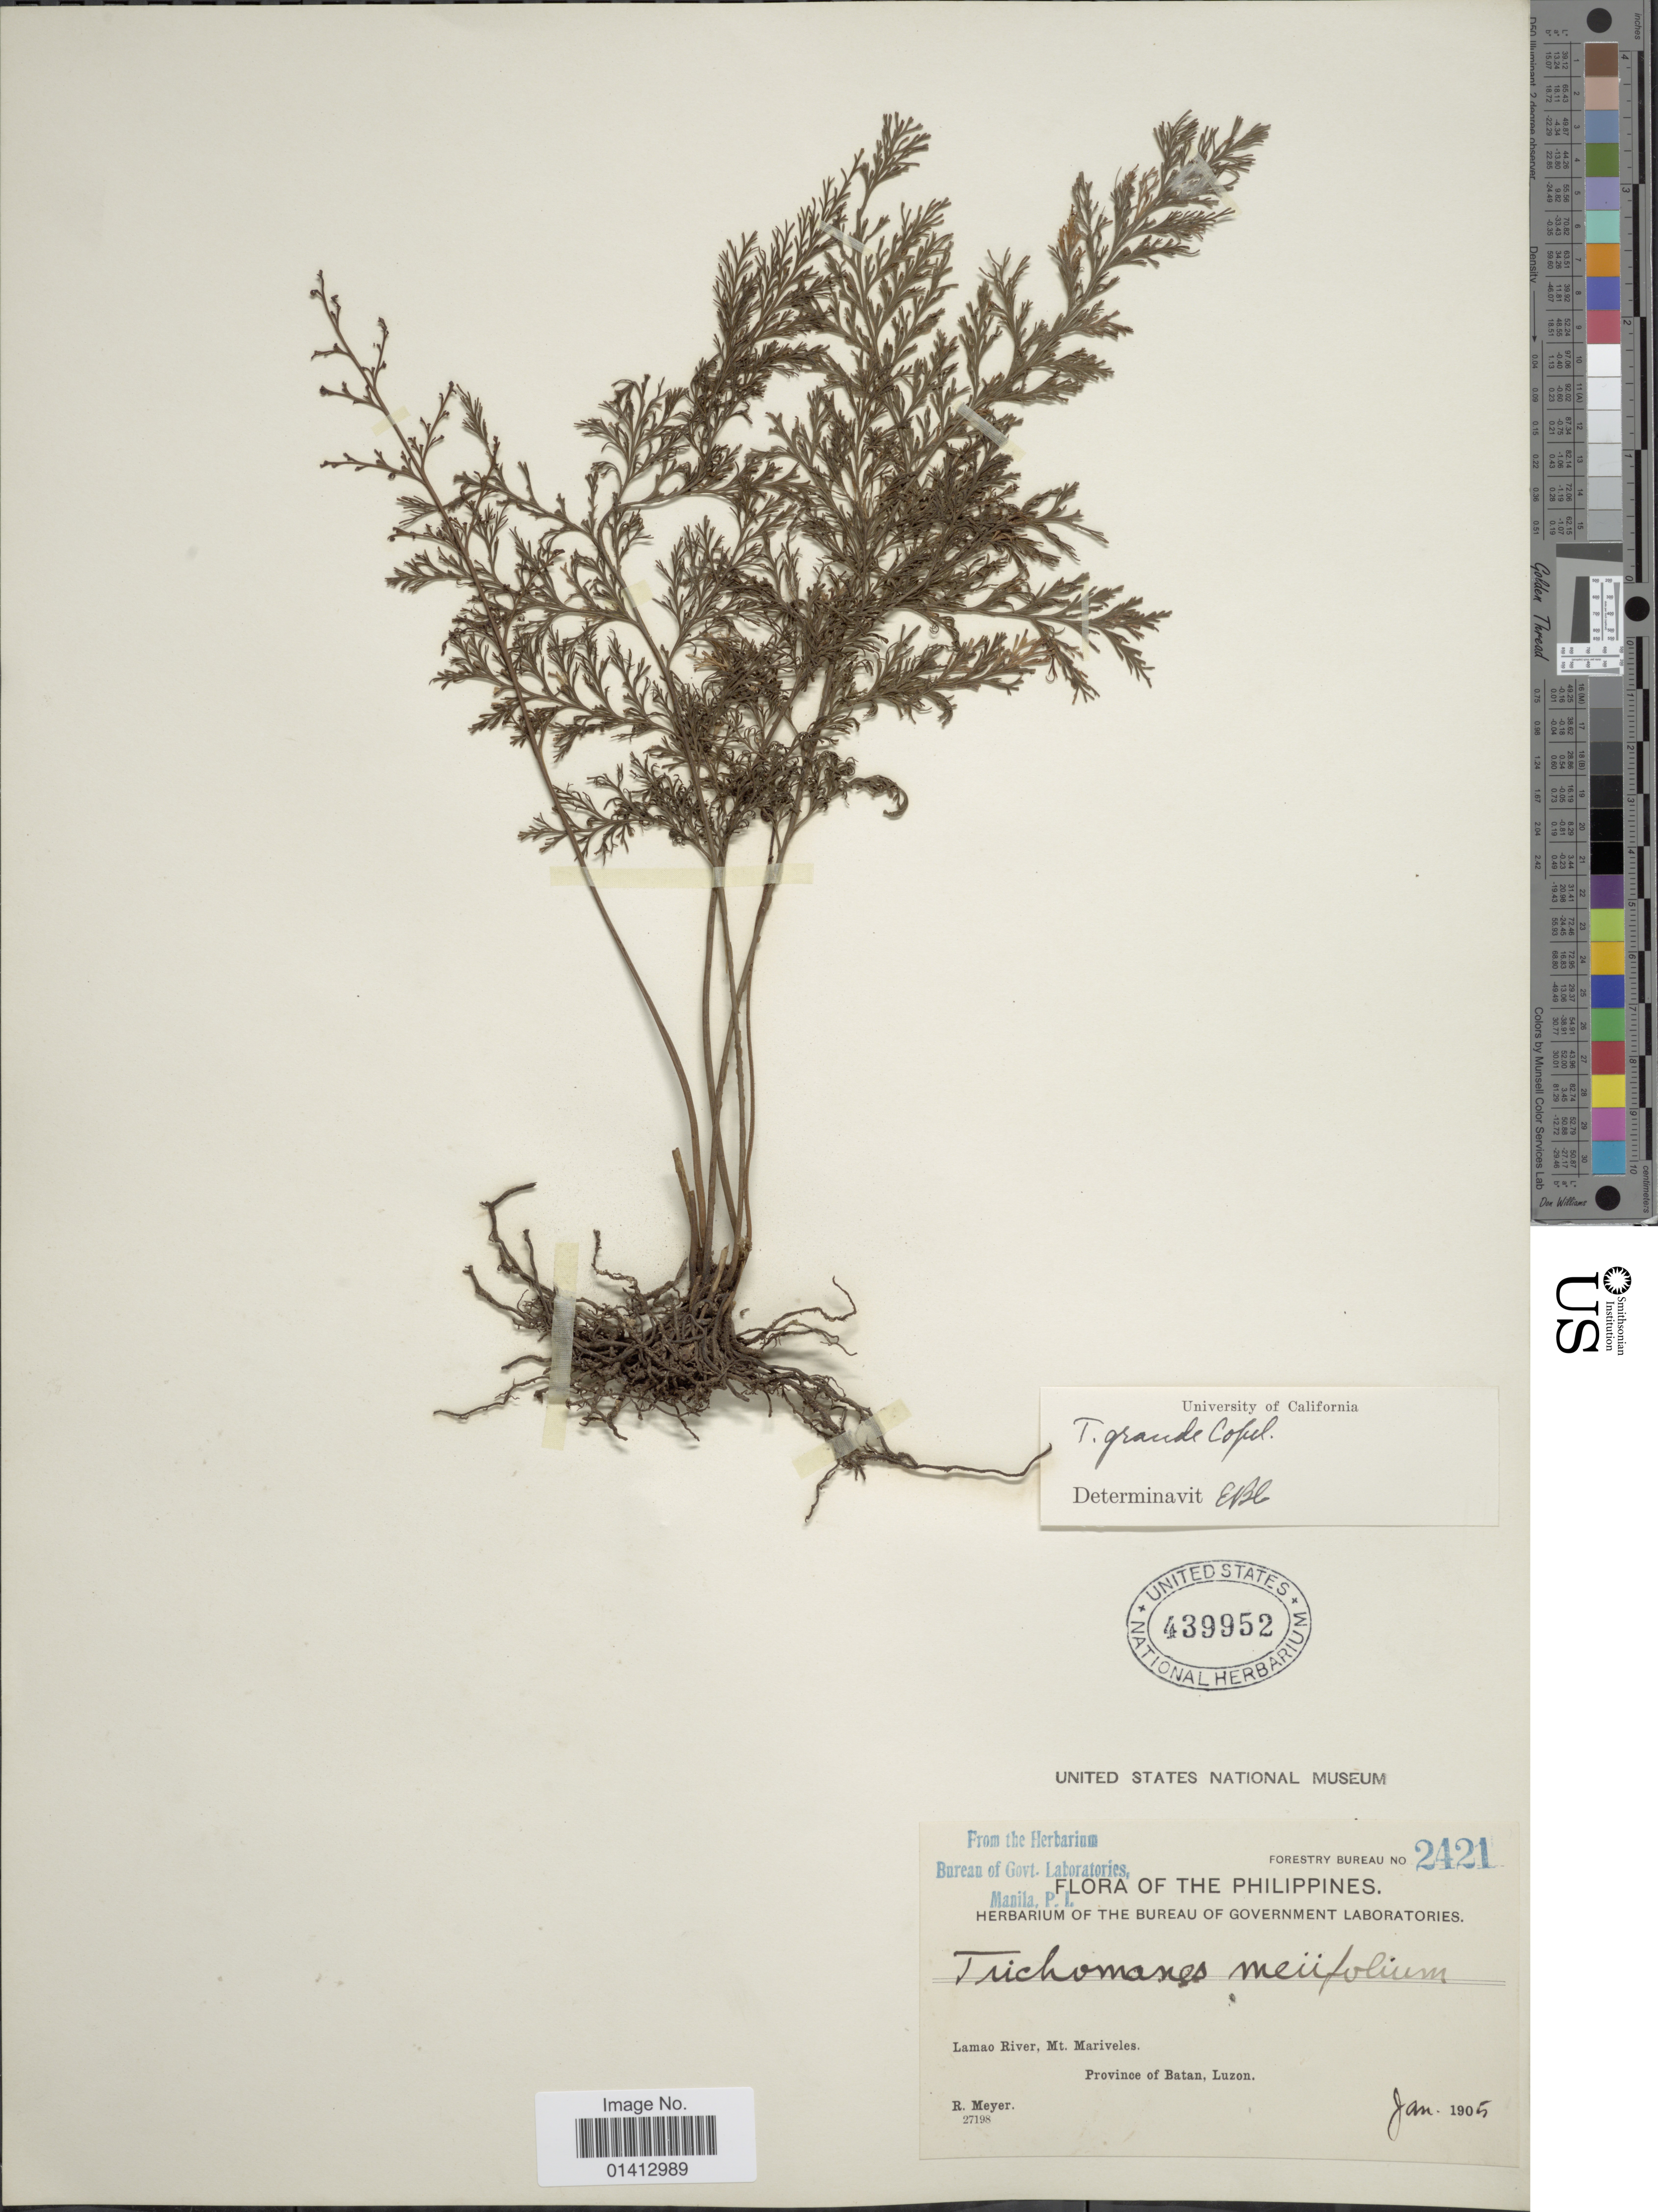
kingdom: Plantae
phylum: Tracheophyta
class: Polypodiopsida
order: Hymenophyllales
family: Hymenophyllaceae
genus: Crepidomanes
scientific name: Crepidomanes grande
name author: (Copel.) Ebihara & K. Iwats.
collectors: R. Meyer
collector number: Forestry Bureau 2421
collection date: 1905-01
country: Philippines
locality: Lamao River, Mt Marivels, province of Batan, Luzon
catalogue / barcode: US 439952